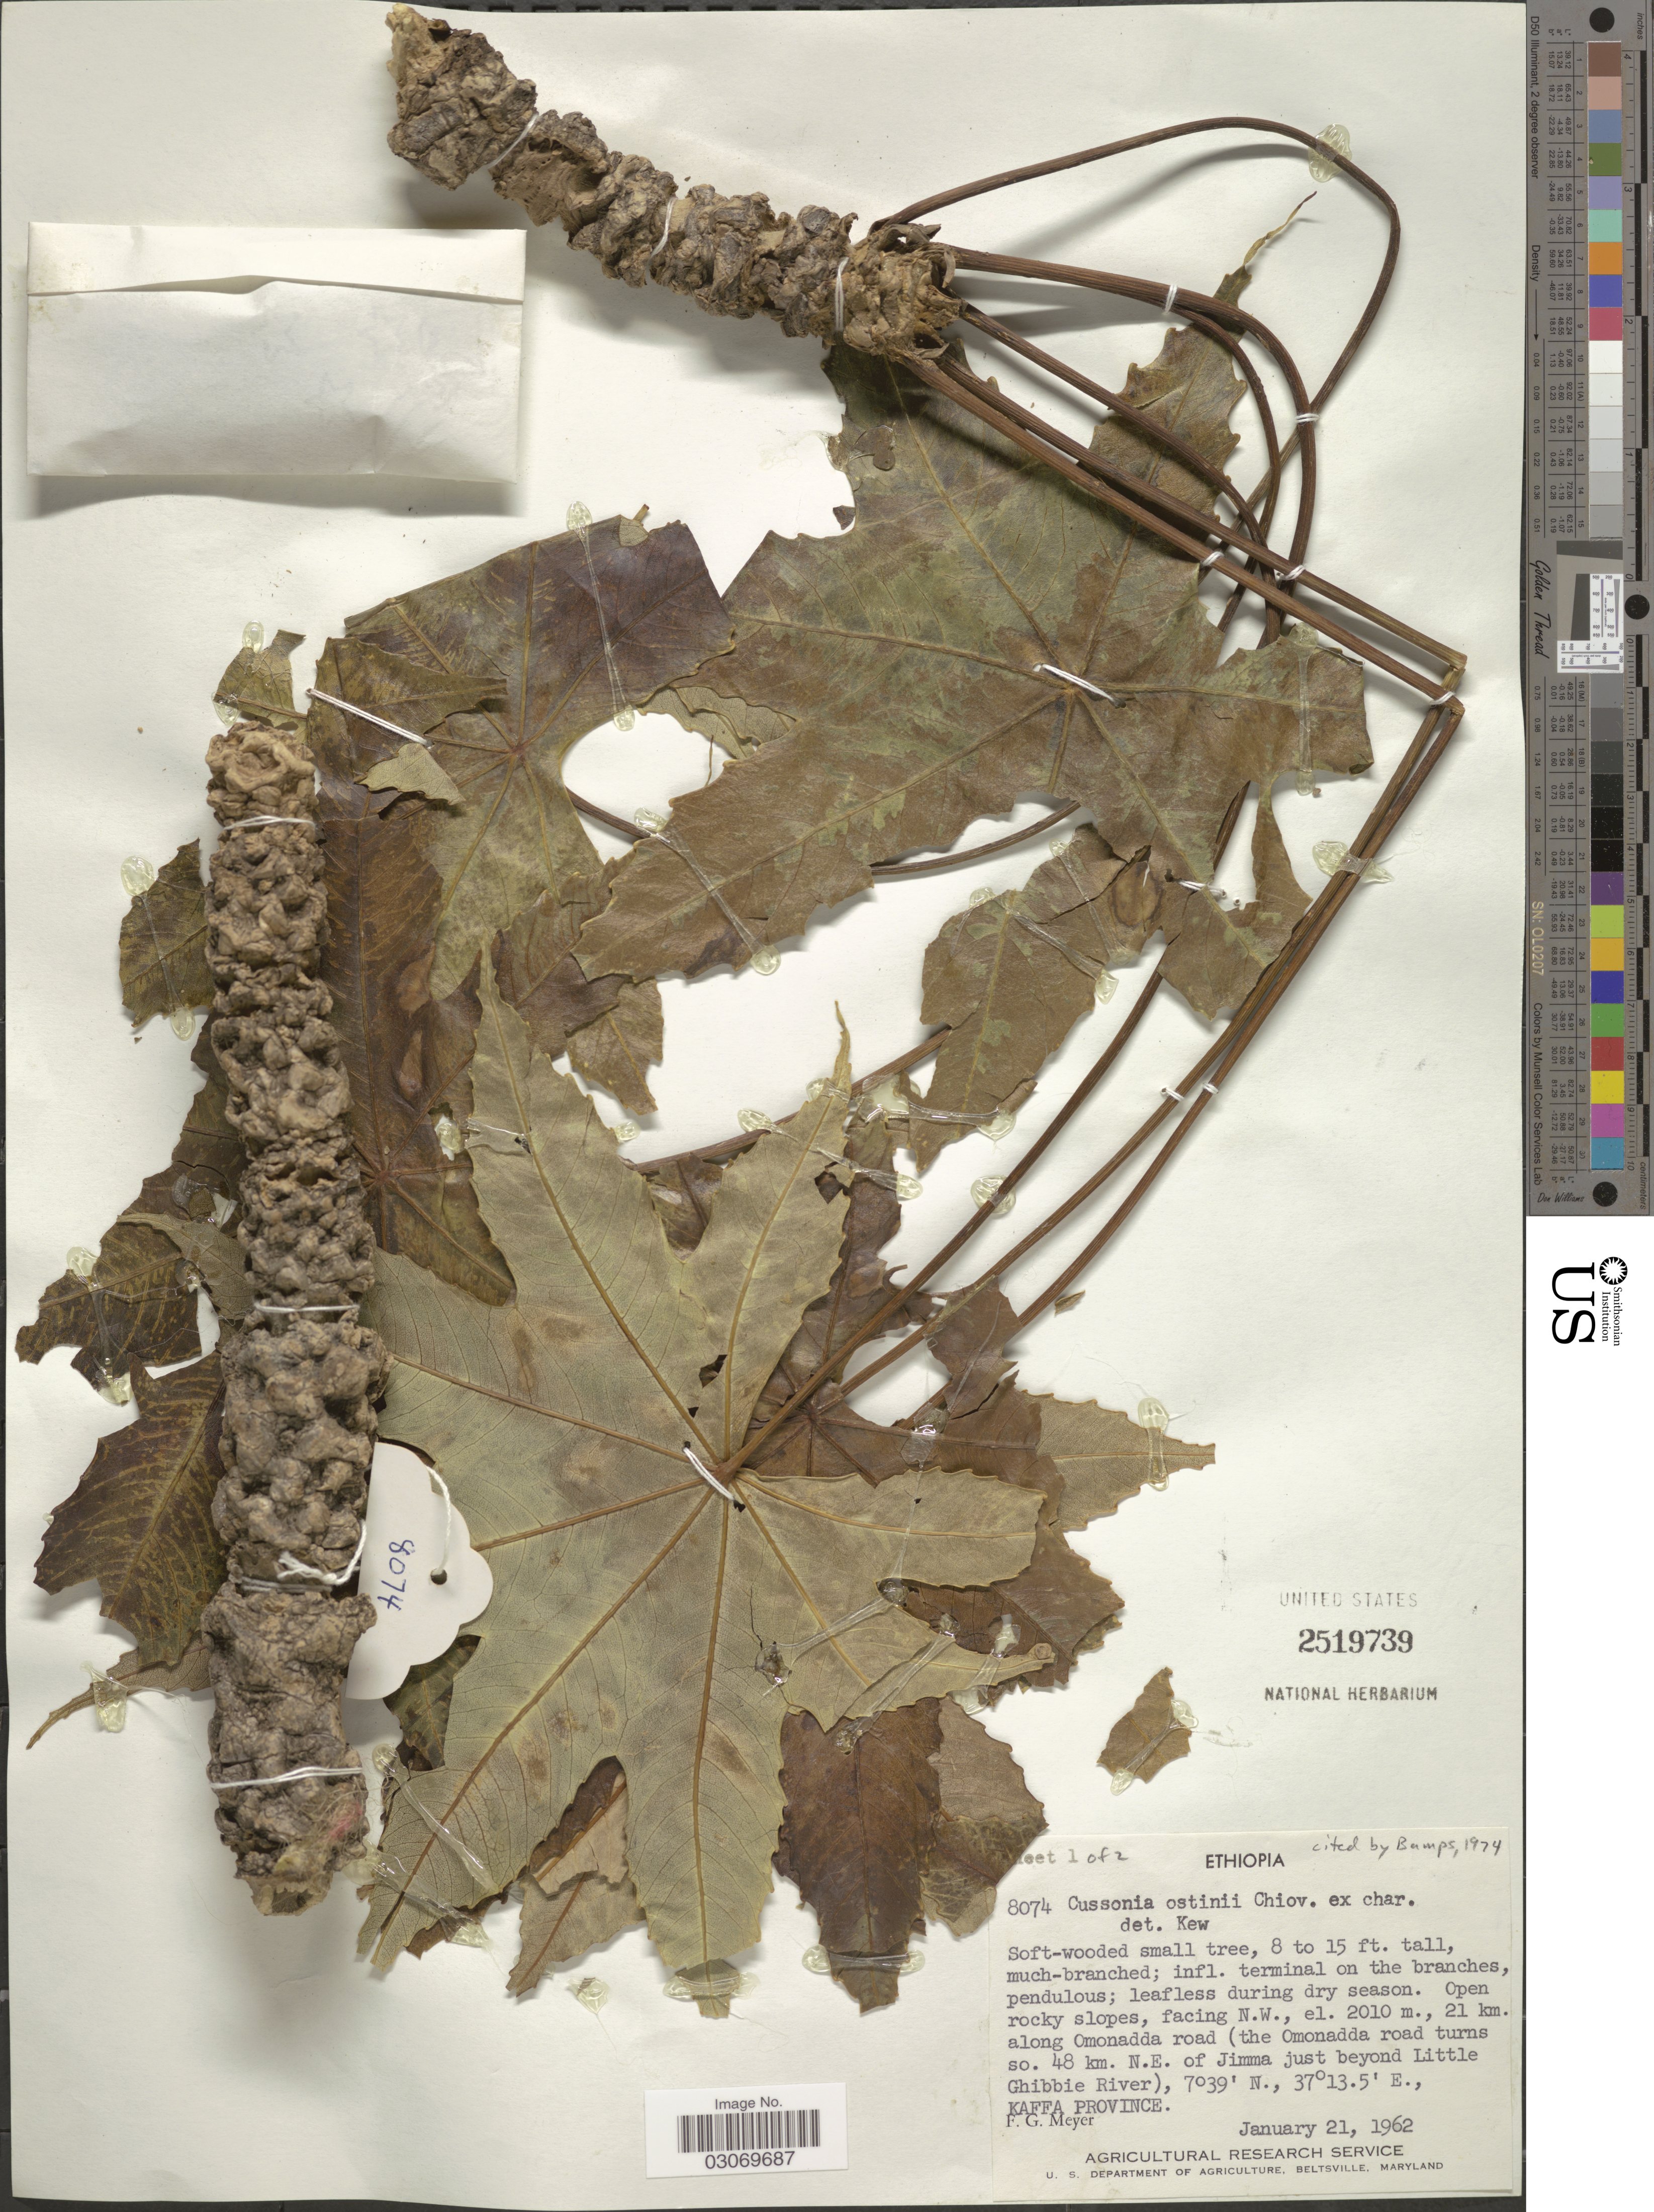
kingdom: Plantae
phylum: Tracheophyta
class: Magnoliopsida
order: Apiales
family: Araliaceae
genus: Cussonia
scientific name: Cussonia ostinii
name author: Chiov.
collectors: F. G. Meyer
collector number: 8074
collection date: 1962-01-21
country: Ethiopia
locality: Open rocky slopes, facing N.W., 21 km. along Omonadda road (the Omonadda road turns so. 48 km. N.E. of Jimma just beyond Little Ghibbie River), Kaffa Province.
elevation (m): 2010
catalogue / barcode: US 2519739